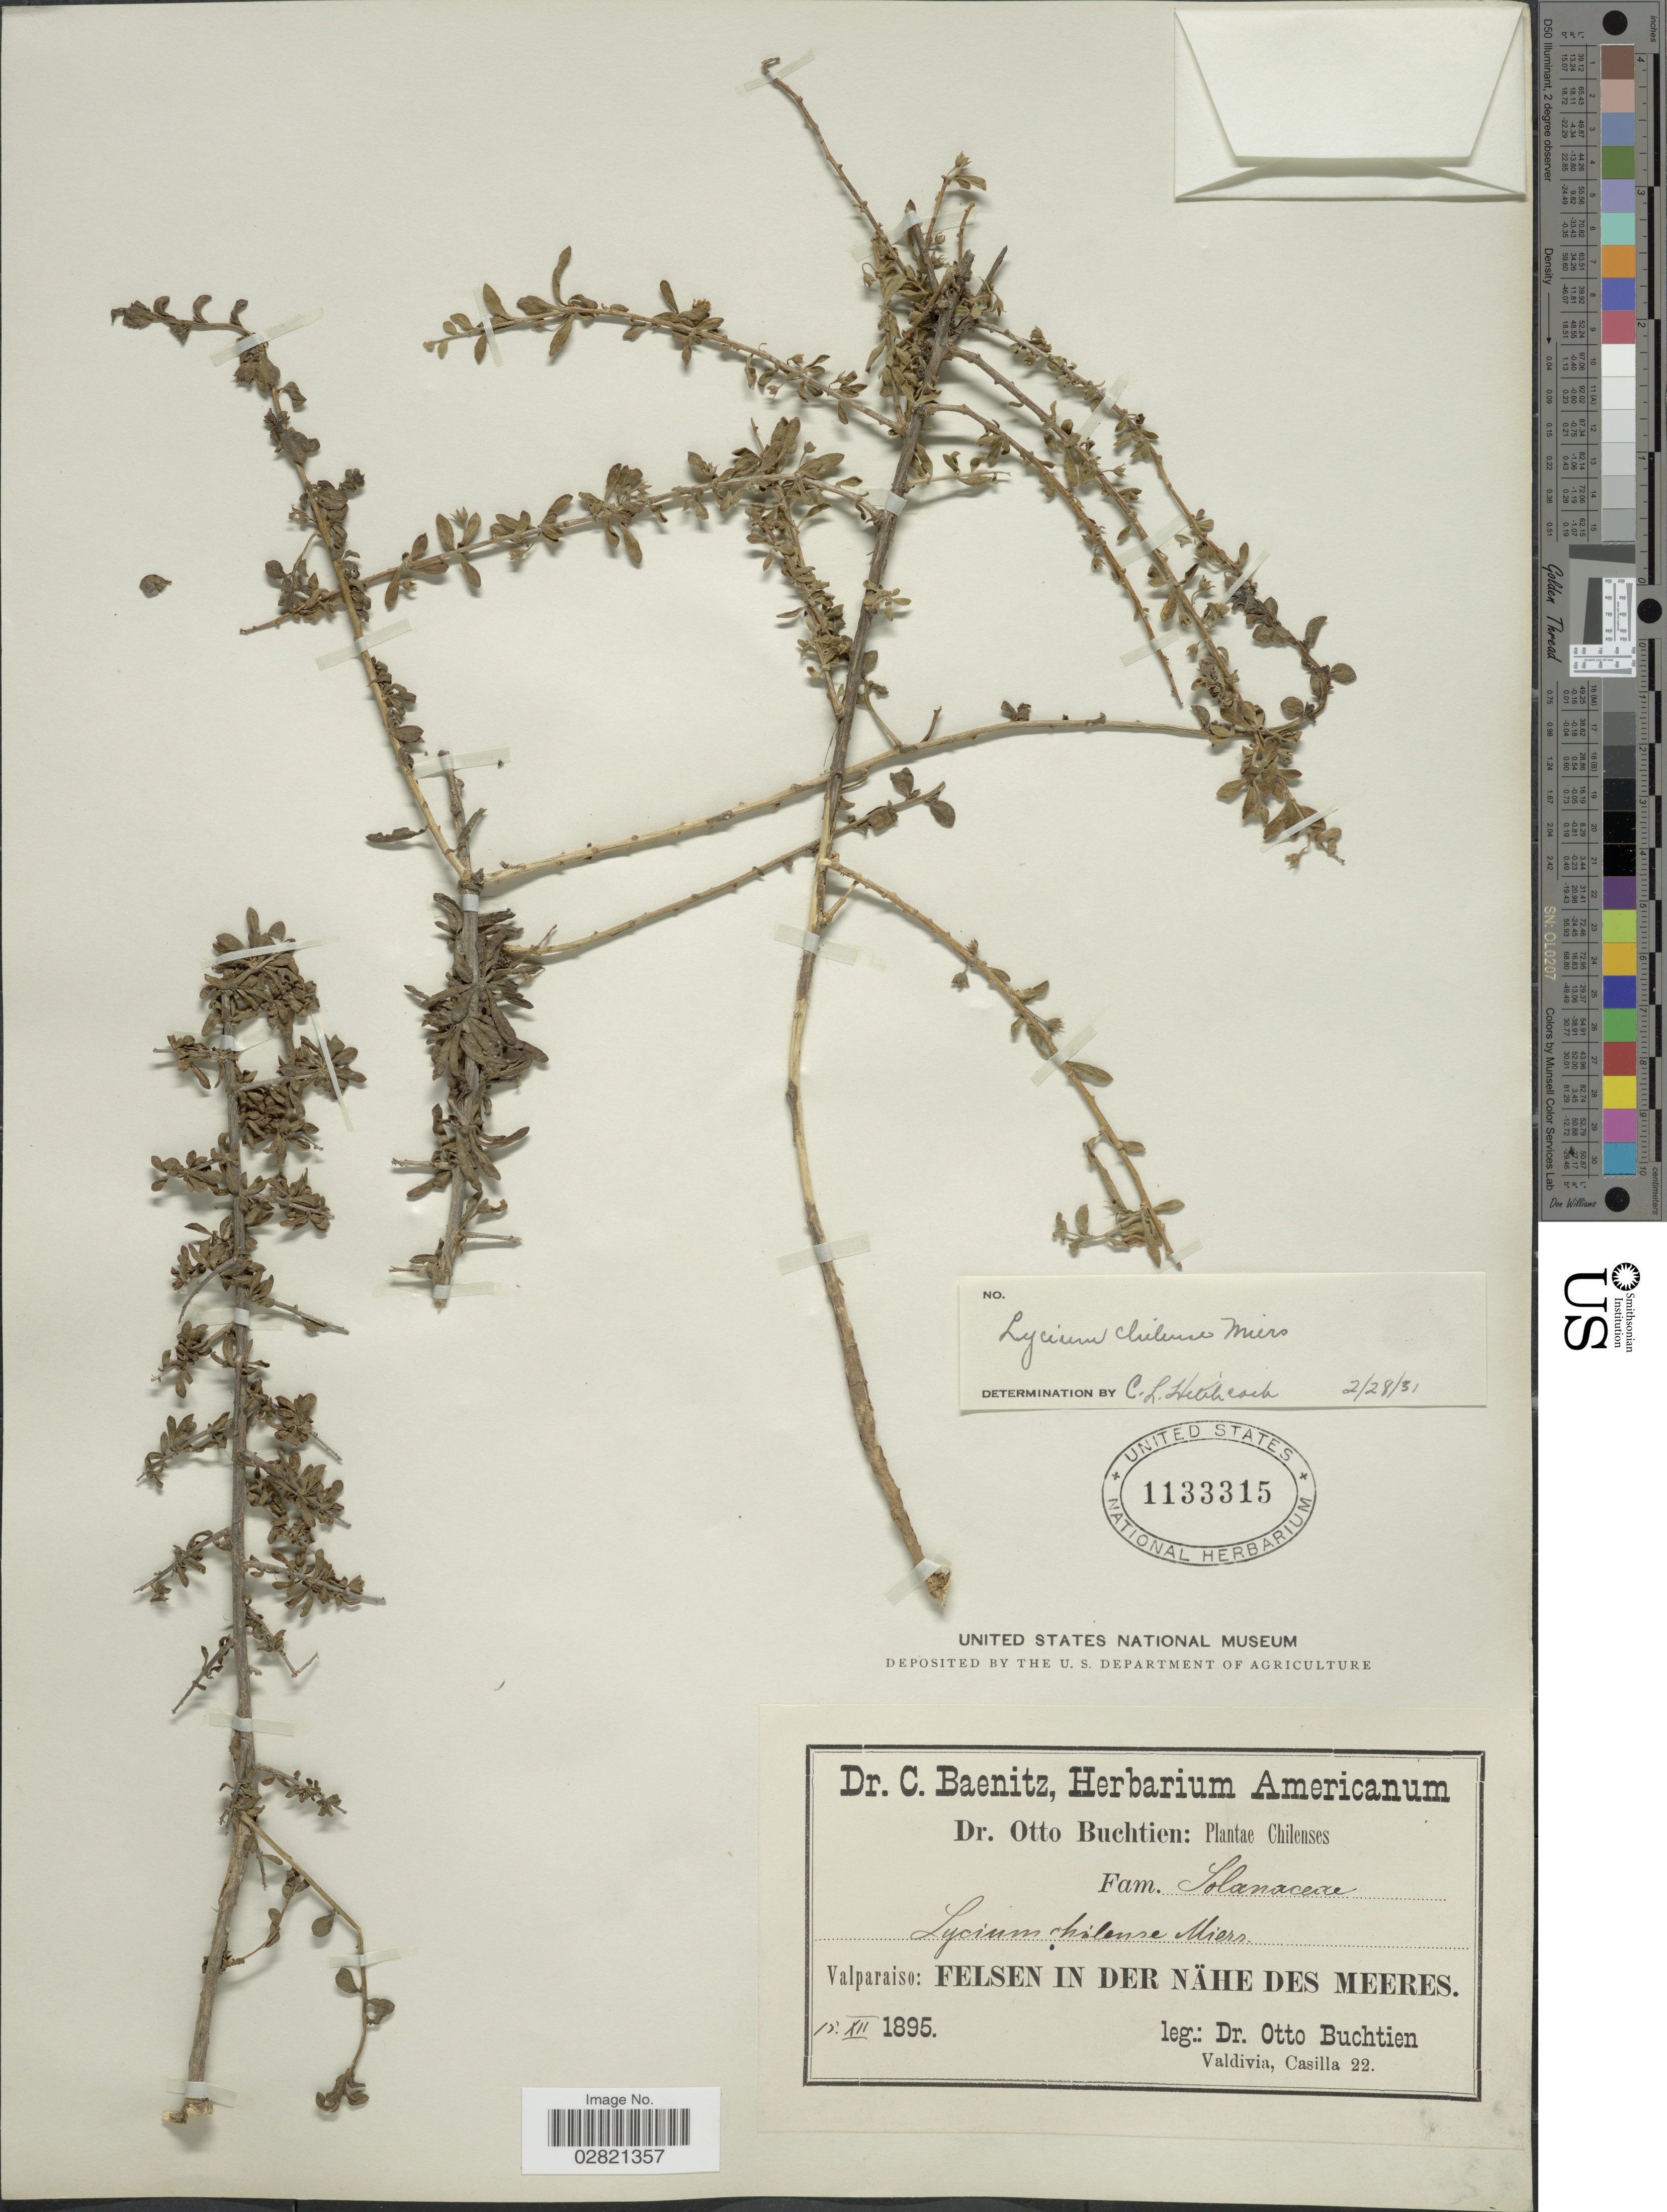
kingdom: Plantae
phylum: Tracheophyta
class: Magnoliopsida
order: Solanales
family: Solanaceae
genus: Lycium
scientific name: Lycium chilense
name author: Bertero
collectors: O. Buchtien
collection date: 1895-12-15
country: Chile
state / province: Valparaíso (V)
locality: Felsen in der nähe des Meeres.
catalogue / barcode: US 1133315